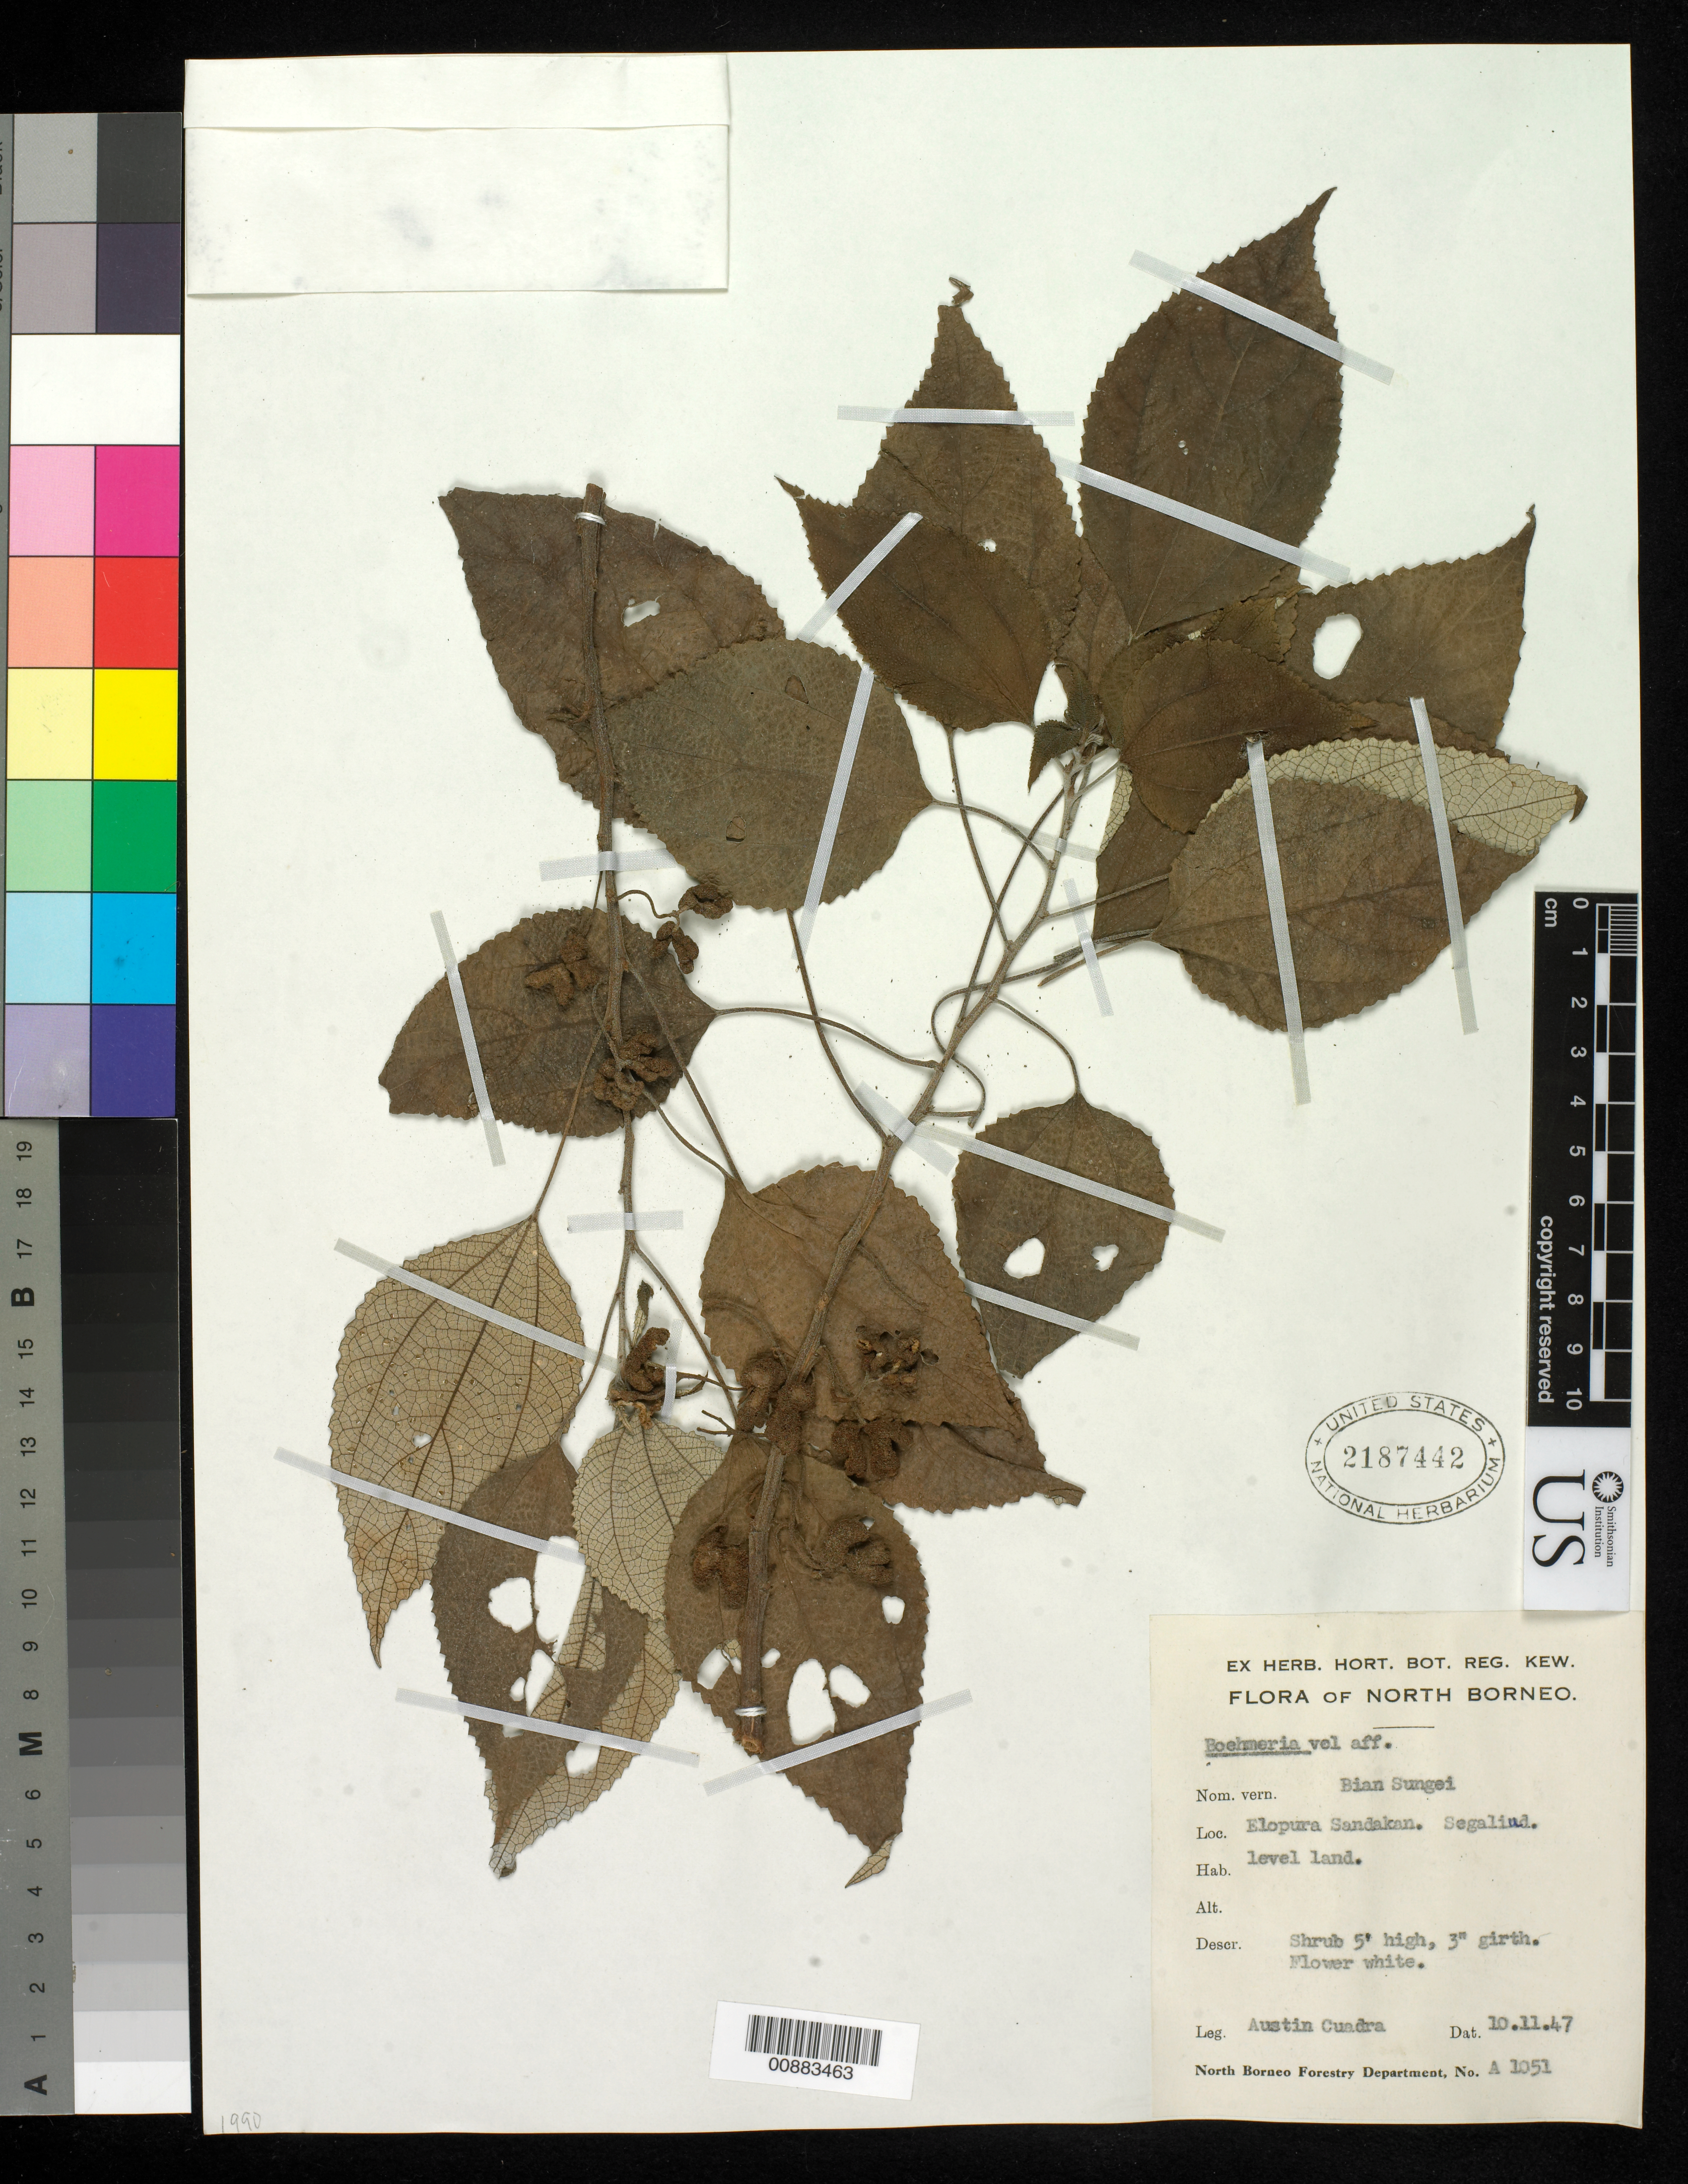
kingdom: Plantae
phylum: Tracheophyta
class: Magnoliopsida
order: Rosales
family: Urticaceae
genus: Boehmeria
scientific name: Boehmeria sp.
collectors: A. Cuadra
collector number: A 1051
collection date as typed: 10 Nov 1947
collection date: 1947-11-10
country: Malaysia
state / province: Sabah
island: Borneo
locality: Elopura Sandakan, Segaliud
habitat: level land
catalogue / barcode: US 2187442